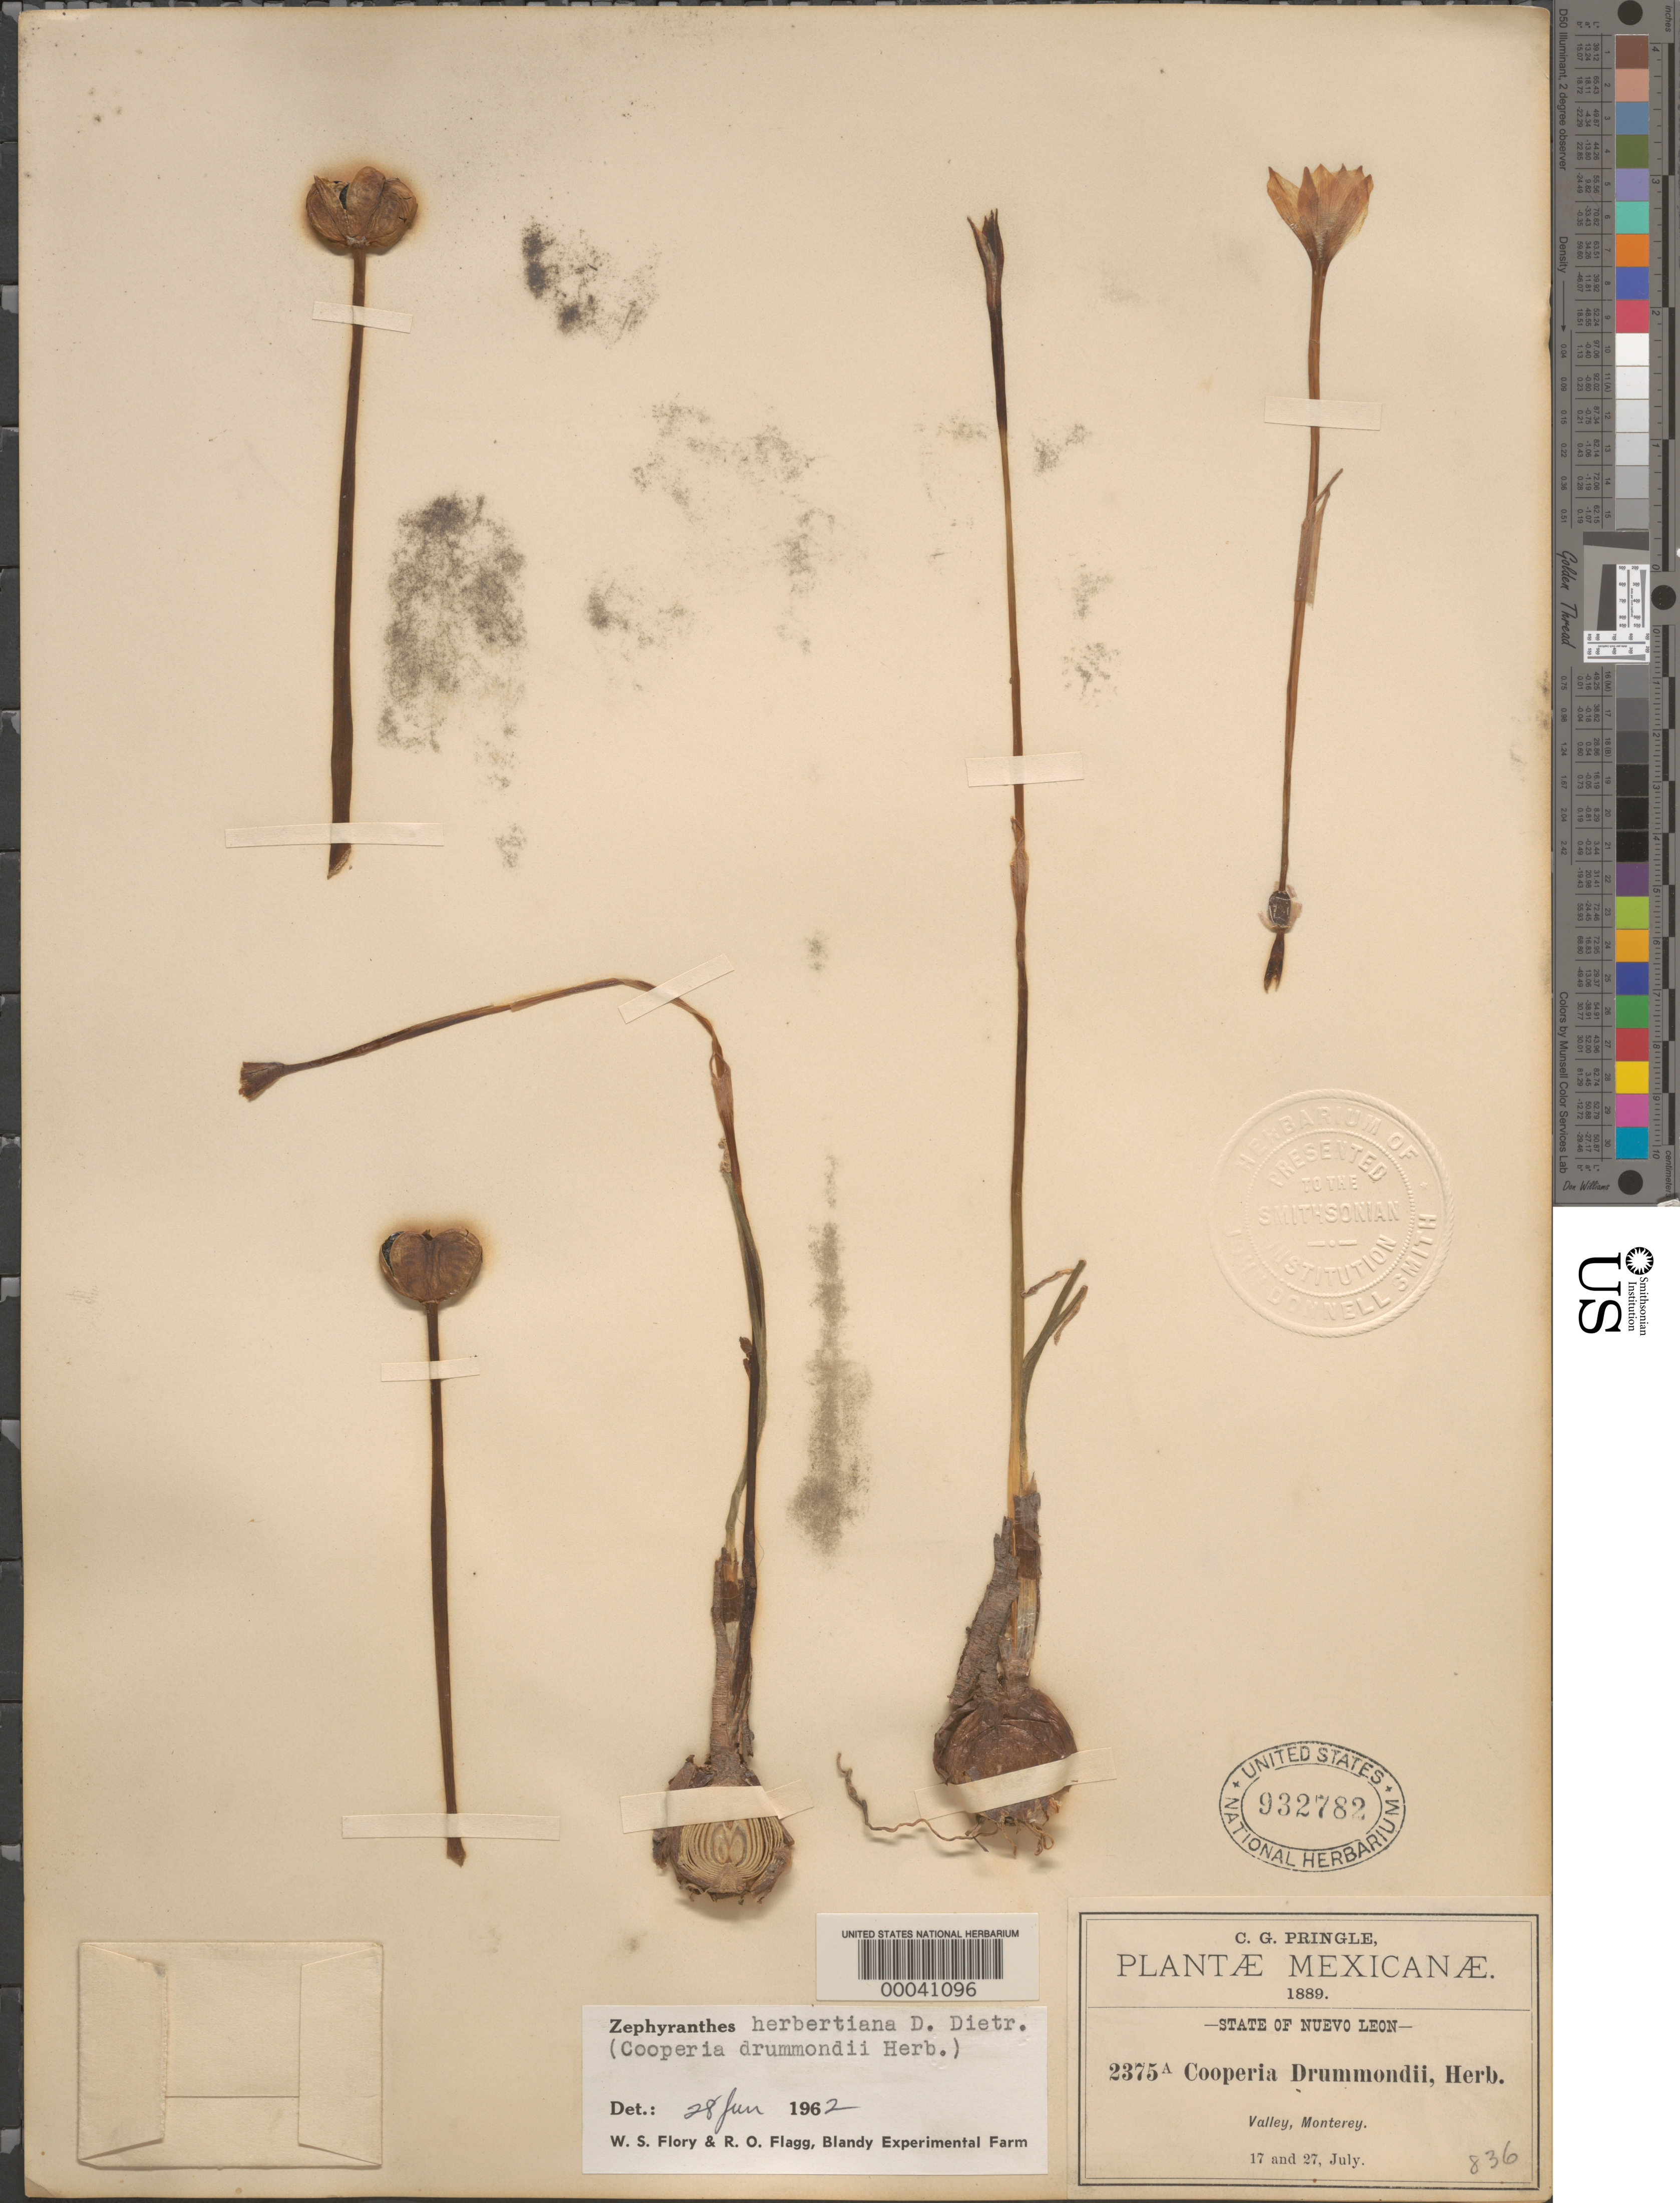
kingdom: Plantae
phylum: Tracheophyta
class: Liliopsida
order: Asparagales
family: Amaryllidaceae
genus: Zephyranthes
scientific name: Zephyranthes herbertiana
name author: D. Dietr.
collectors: C. G. Pringle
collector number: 2375a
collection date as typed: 17 Jul 1889 and 27 Jul 1889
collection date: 1889-07-17,1889-07-27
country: Mexico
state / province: Nuevo León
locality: Monterrey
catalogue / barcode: US 932782